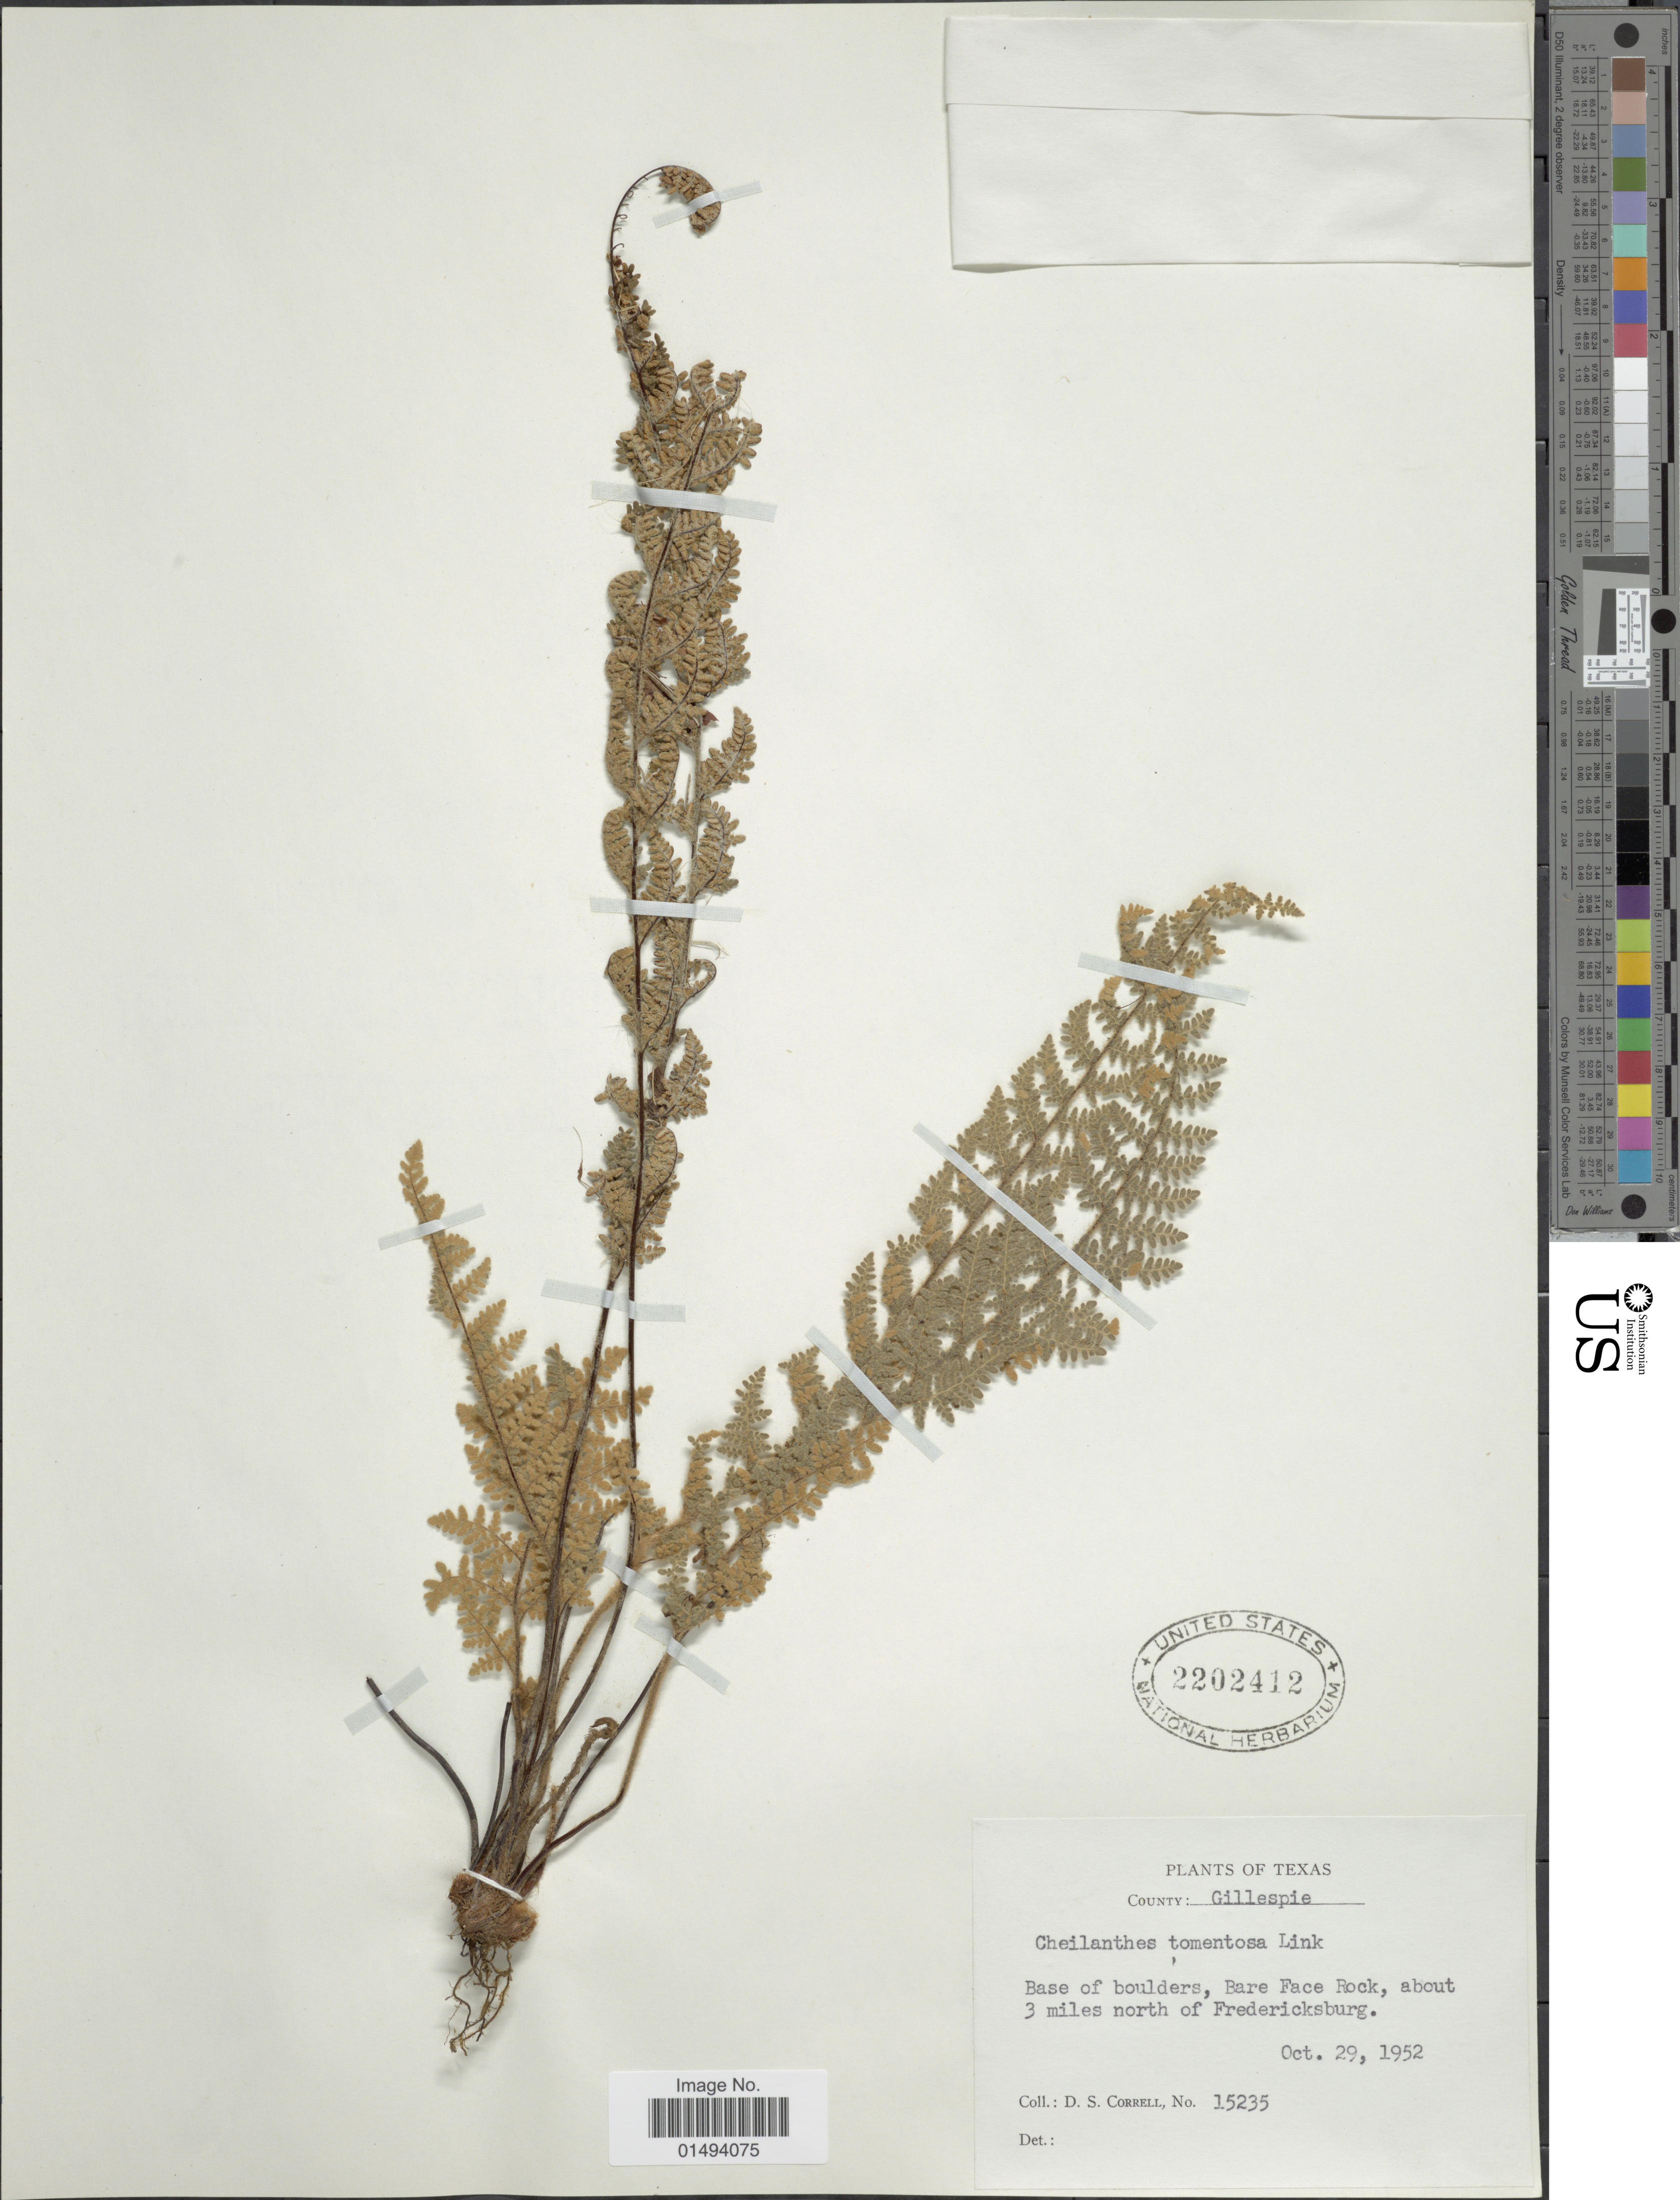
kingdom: Plantae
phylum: Tracheophyta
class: Polypodiopsida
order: Polypodiales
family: Pteridaceae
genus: Myriopteris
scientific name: Myriopteris tomentosa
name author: (Link) Fée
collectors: D. S. Correll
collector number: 15235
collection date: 1952-10-29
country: United States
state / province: Texas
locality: Texas, County: Gillespie, Base of boulders, Bare Face Rock, about 3 miles north of Fredericksburg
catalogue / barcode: US 2202412